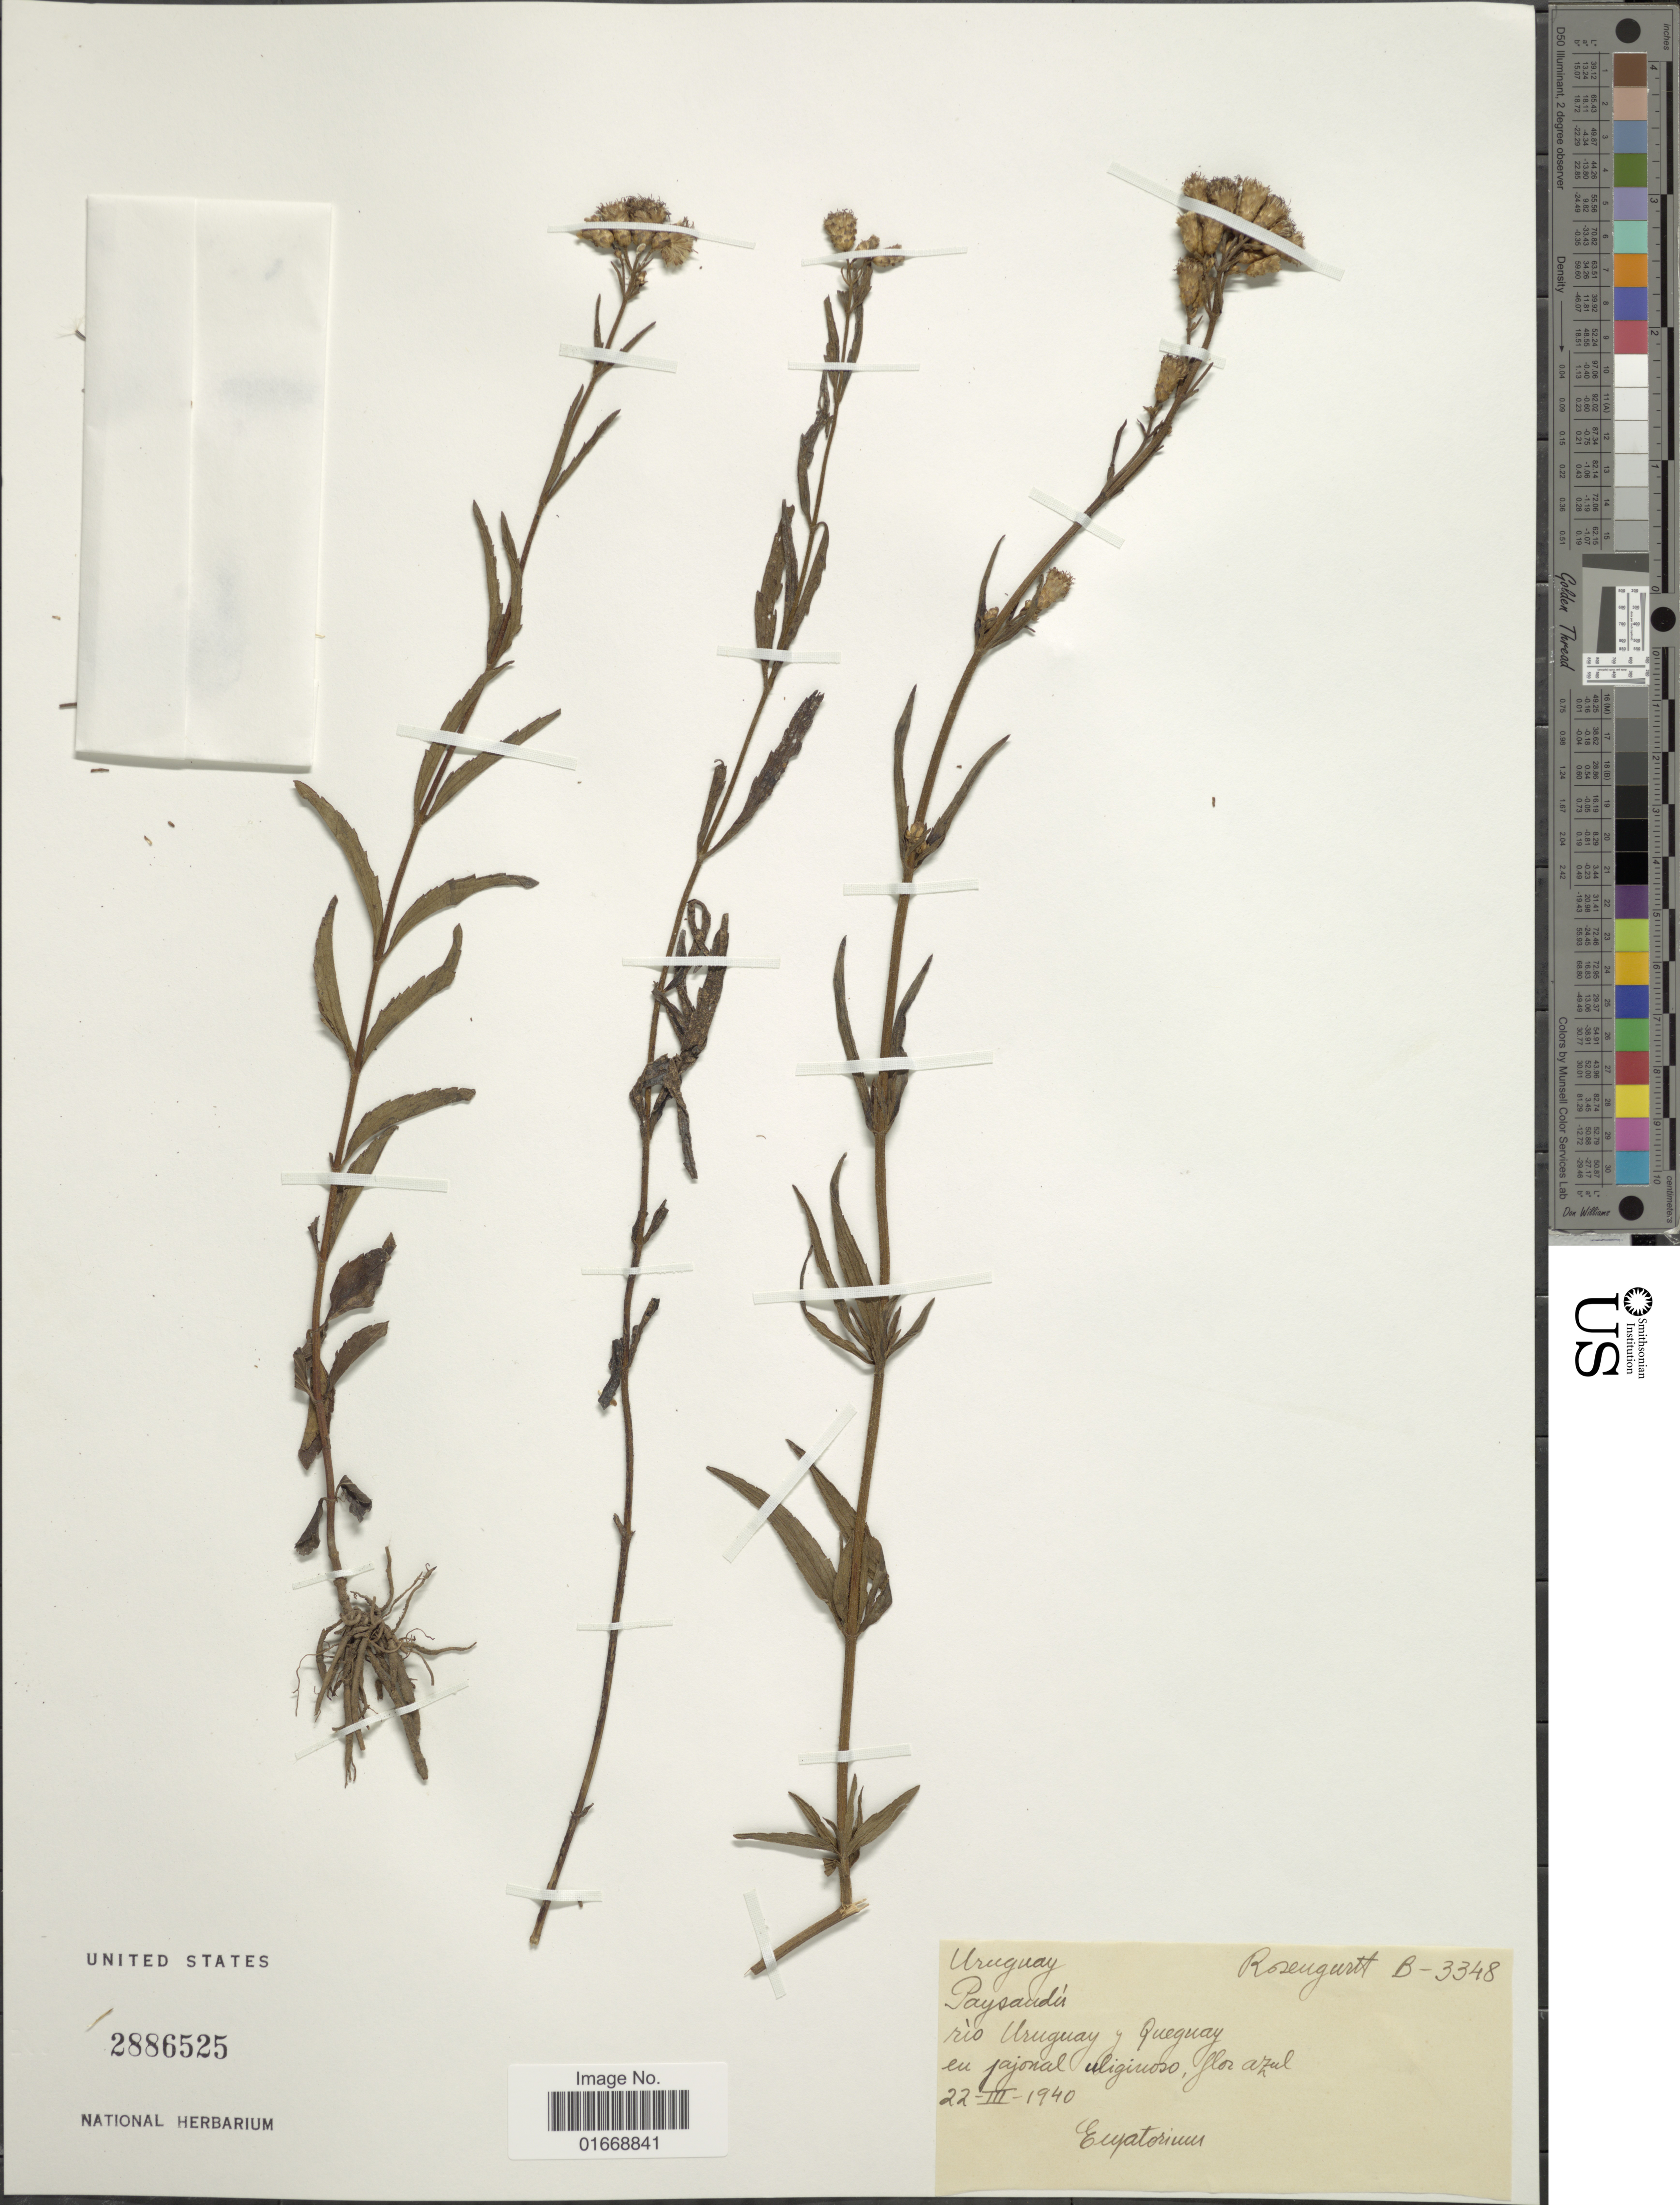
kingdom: Plantae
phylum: Tracheophyta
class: Magnoliopsida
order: Asterales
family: Asteraceae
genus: Chromolaena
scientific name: Chromolaena polyantha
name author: (Sch. Bip. & Baker) R.M. King & H. Rob.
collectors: Rosengurtt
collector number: B-3348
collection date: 1940-03-22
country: Uruguay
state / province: Paysandu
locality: Rio Uruguay y Queguay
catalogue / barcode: US 2886525